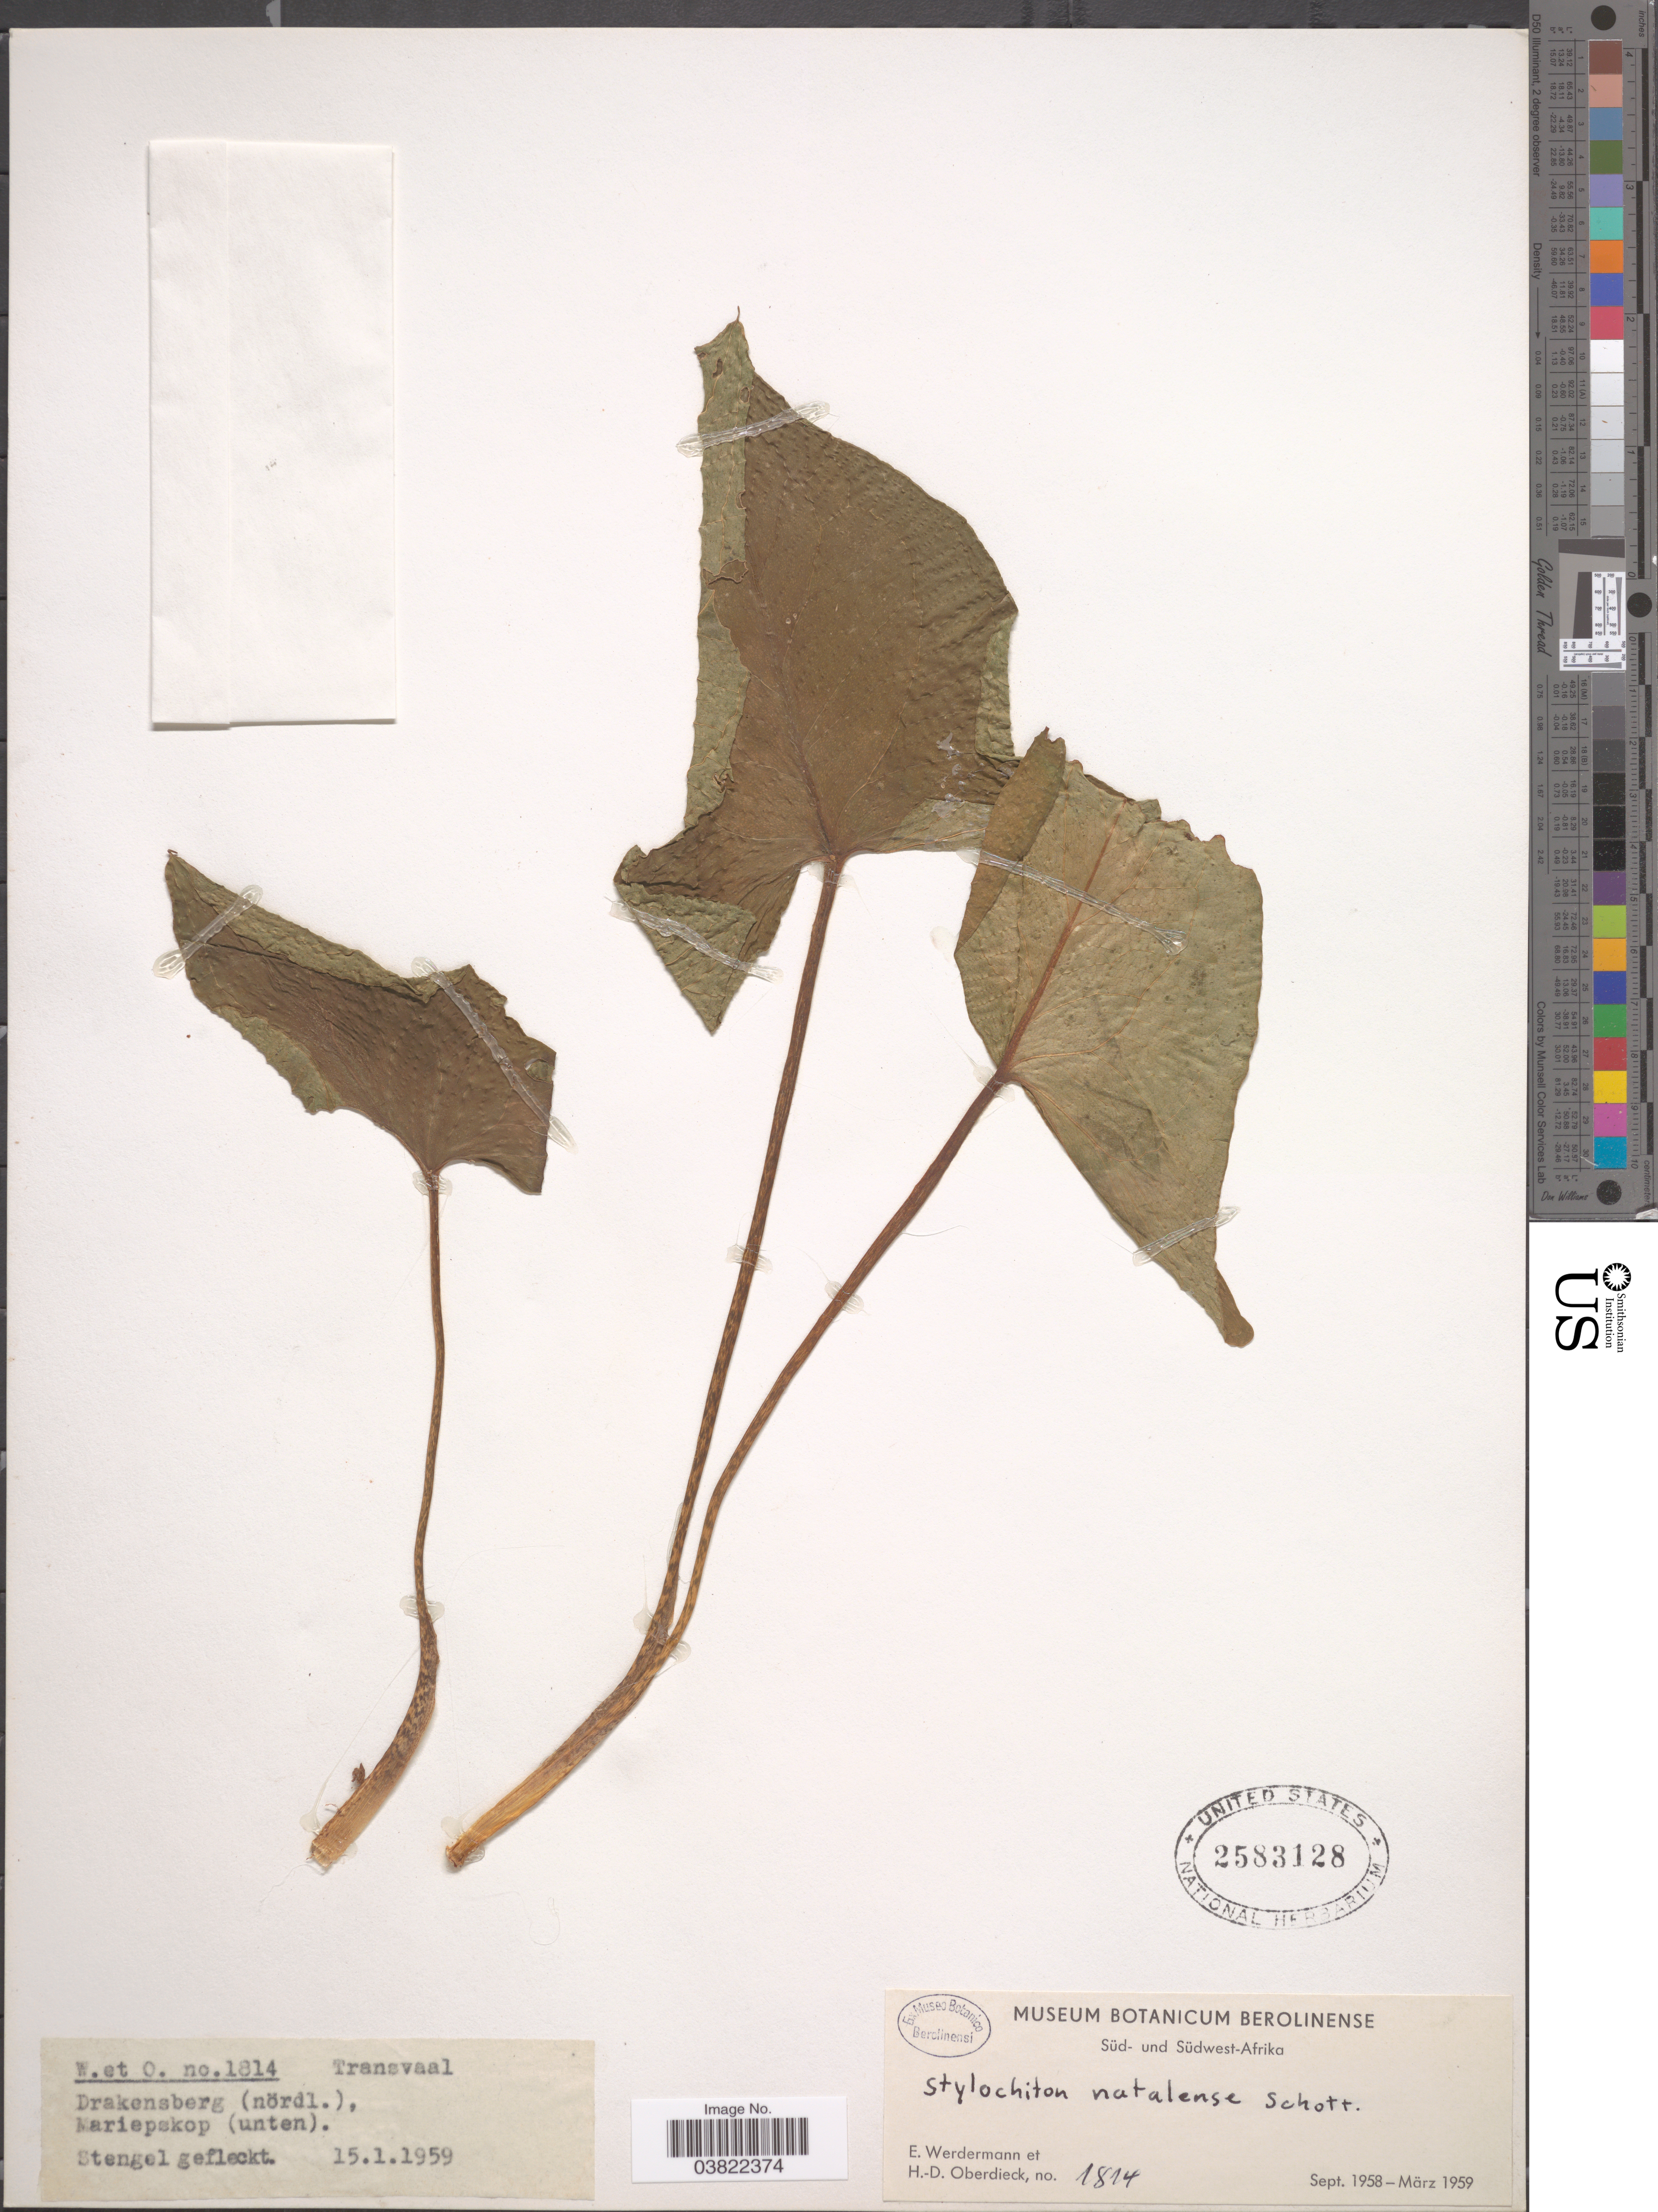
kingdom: Plantae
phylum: Tracheophyta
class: Liliopsida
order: Alismatales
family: Araceae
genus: Stylochaeton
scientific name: Stylochaeton natalensis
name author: Schott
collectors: E. Werdermann & H. Oberdieck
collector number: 1814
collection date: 1959-01-15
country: South Africa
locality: Transvaal. Süd-Afrika. Drakensberg (nördl.), Mariepskop (unten).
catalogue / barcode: US 2583128